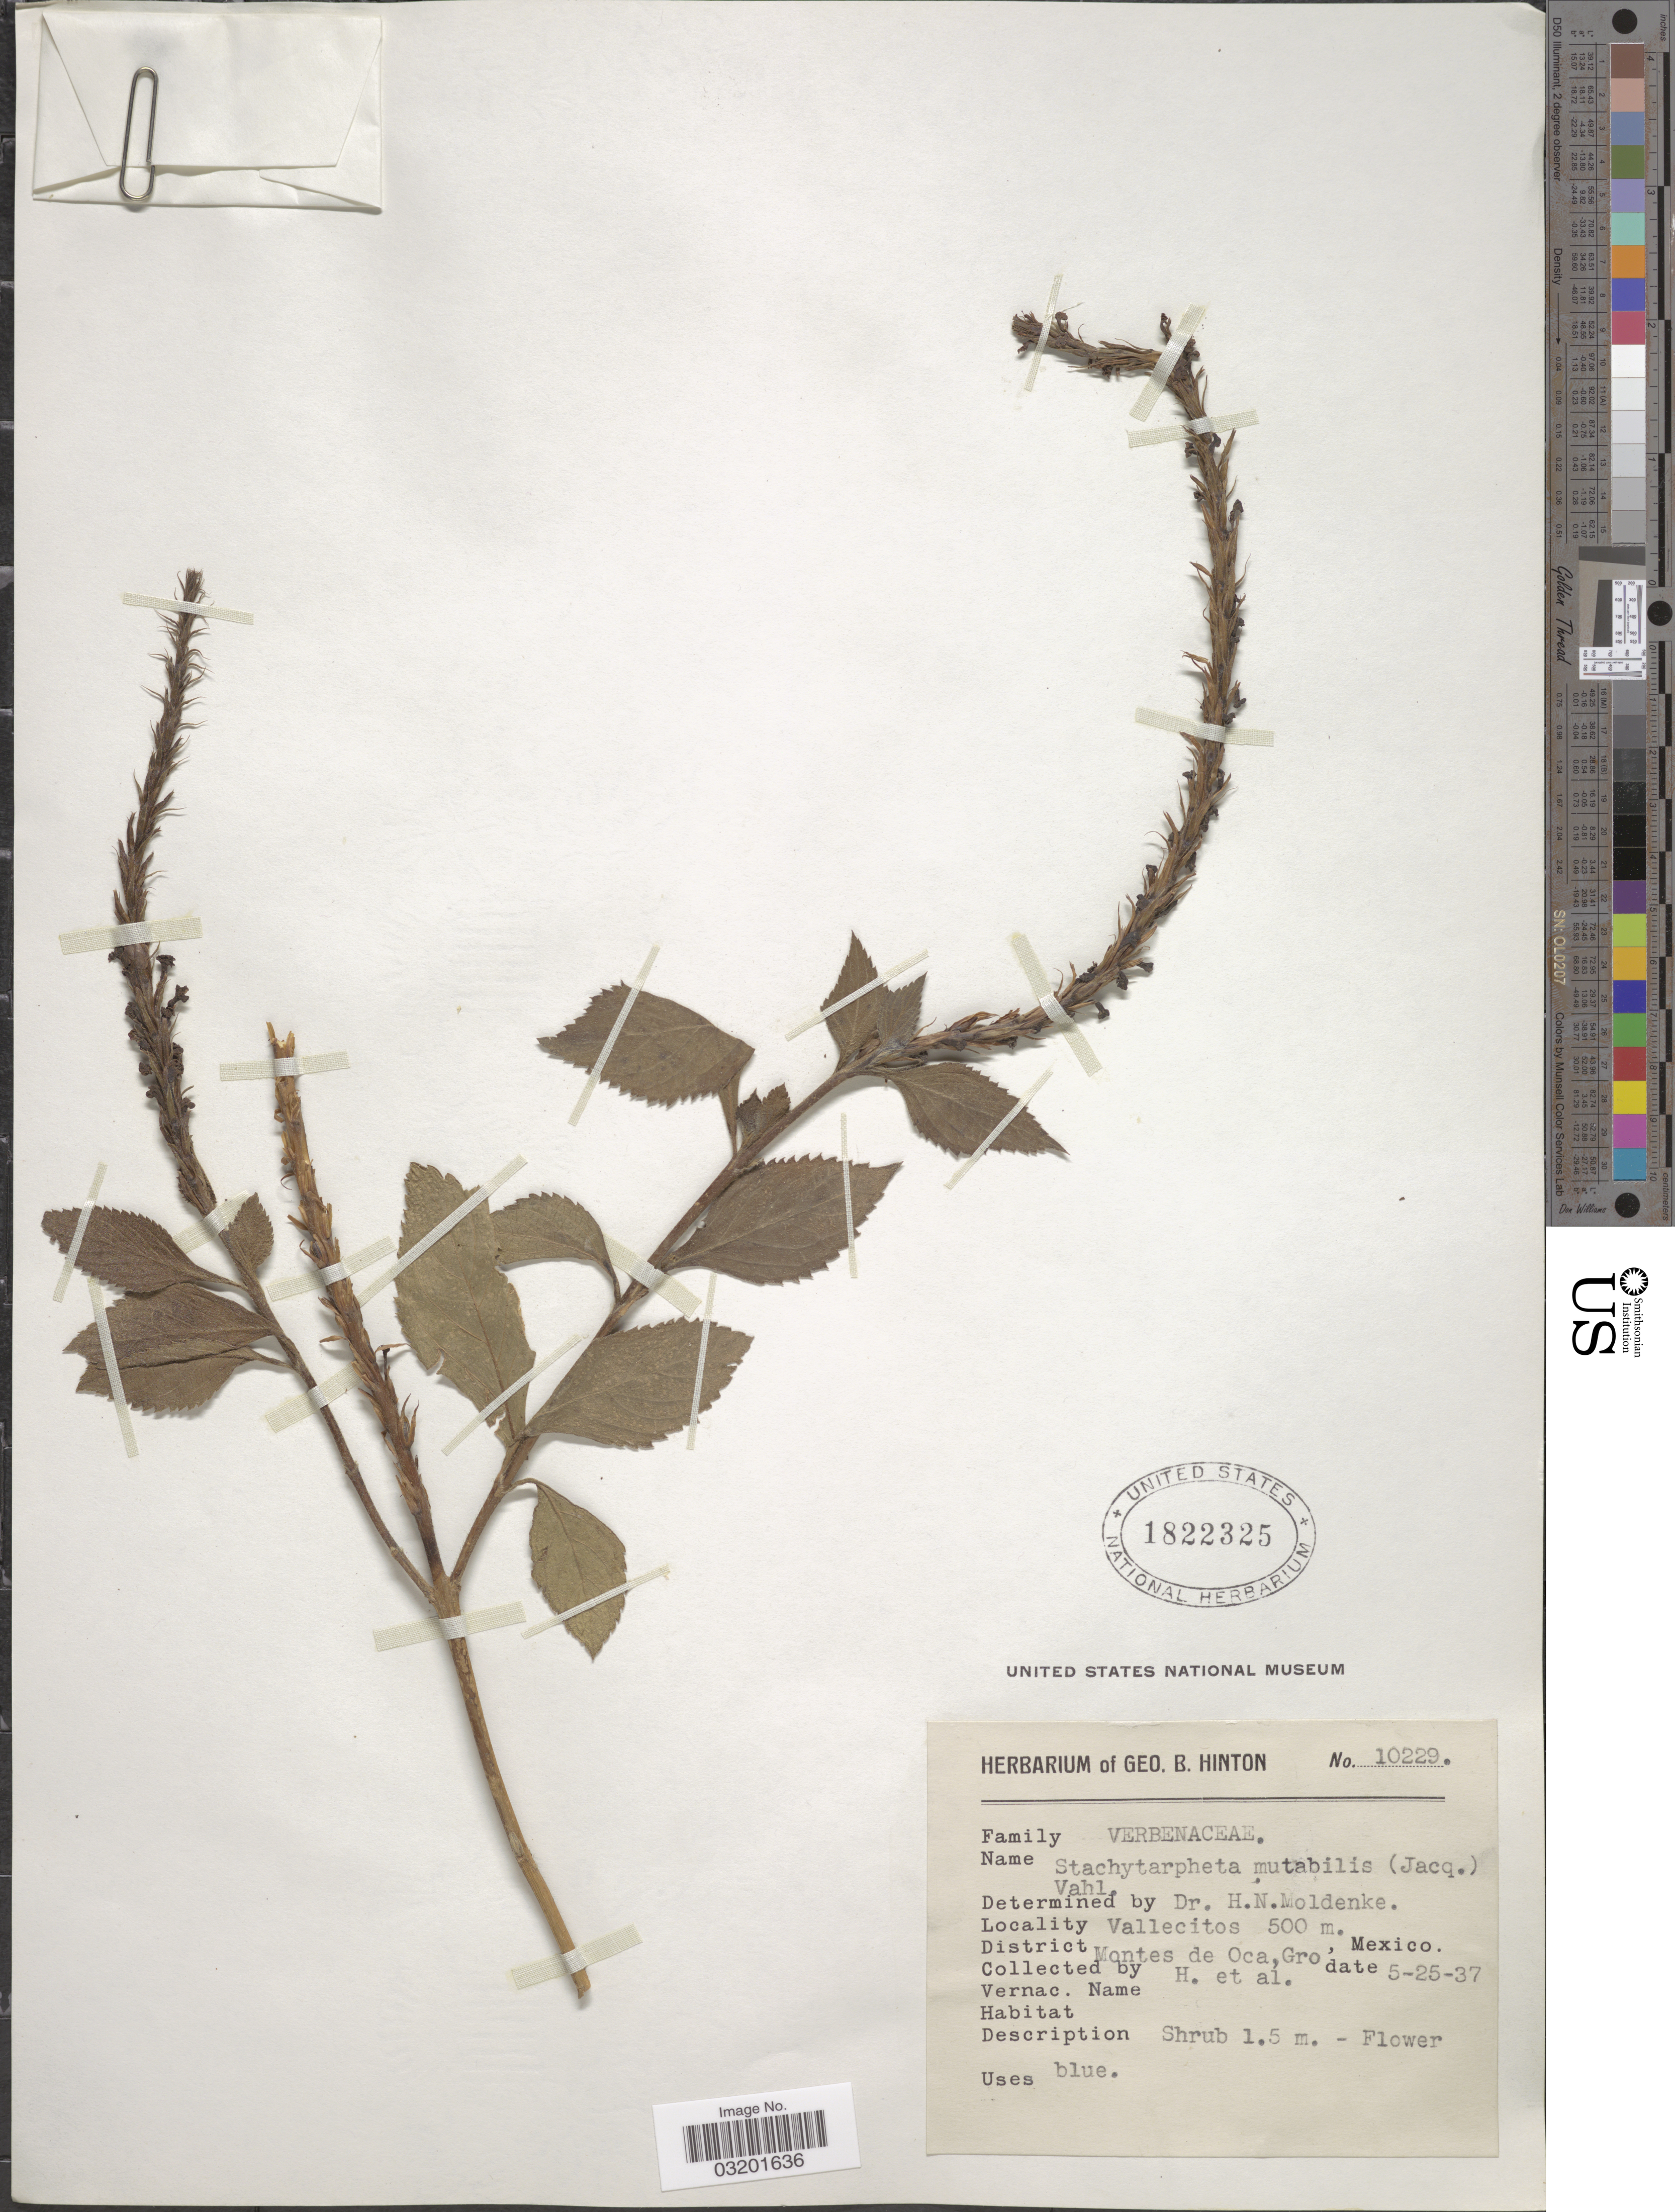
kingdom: Plantae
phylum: Tracheophyta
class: Magnoliopsida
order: Lamiales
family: Verbenaceae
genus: Stachytarpheta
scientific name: Stachytarpheta mutabilis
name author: (Jacq.) Vahl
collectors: G. B. Hinton & et al.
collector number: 10229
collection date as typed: Transcribed d/m/y: 25/5/37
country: Mexico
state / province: Guerrero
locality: Vallecitos. District Montes de Oca, Gro.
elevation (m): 500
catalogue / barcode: US 1822325